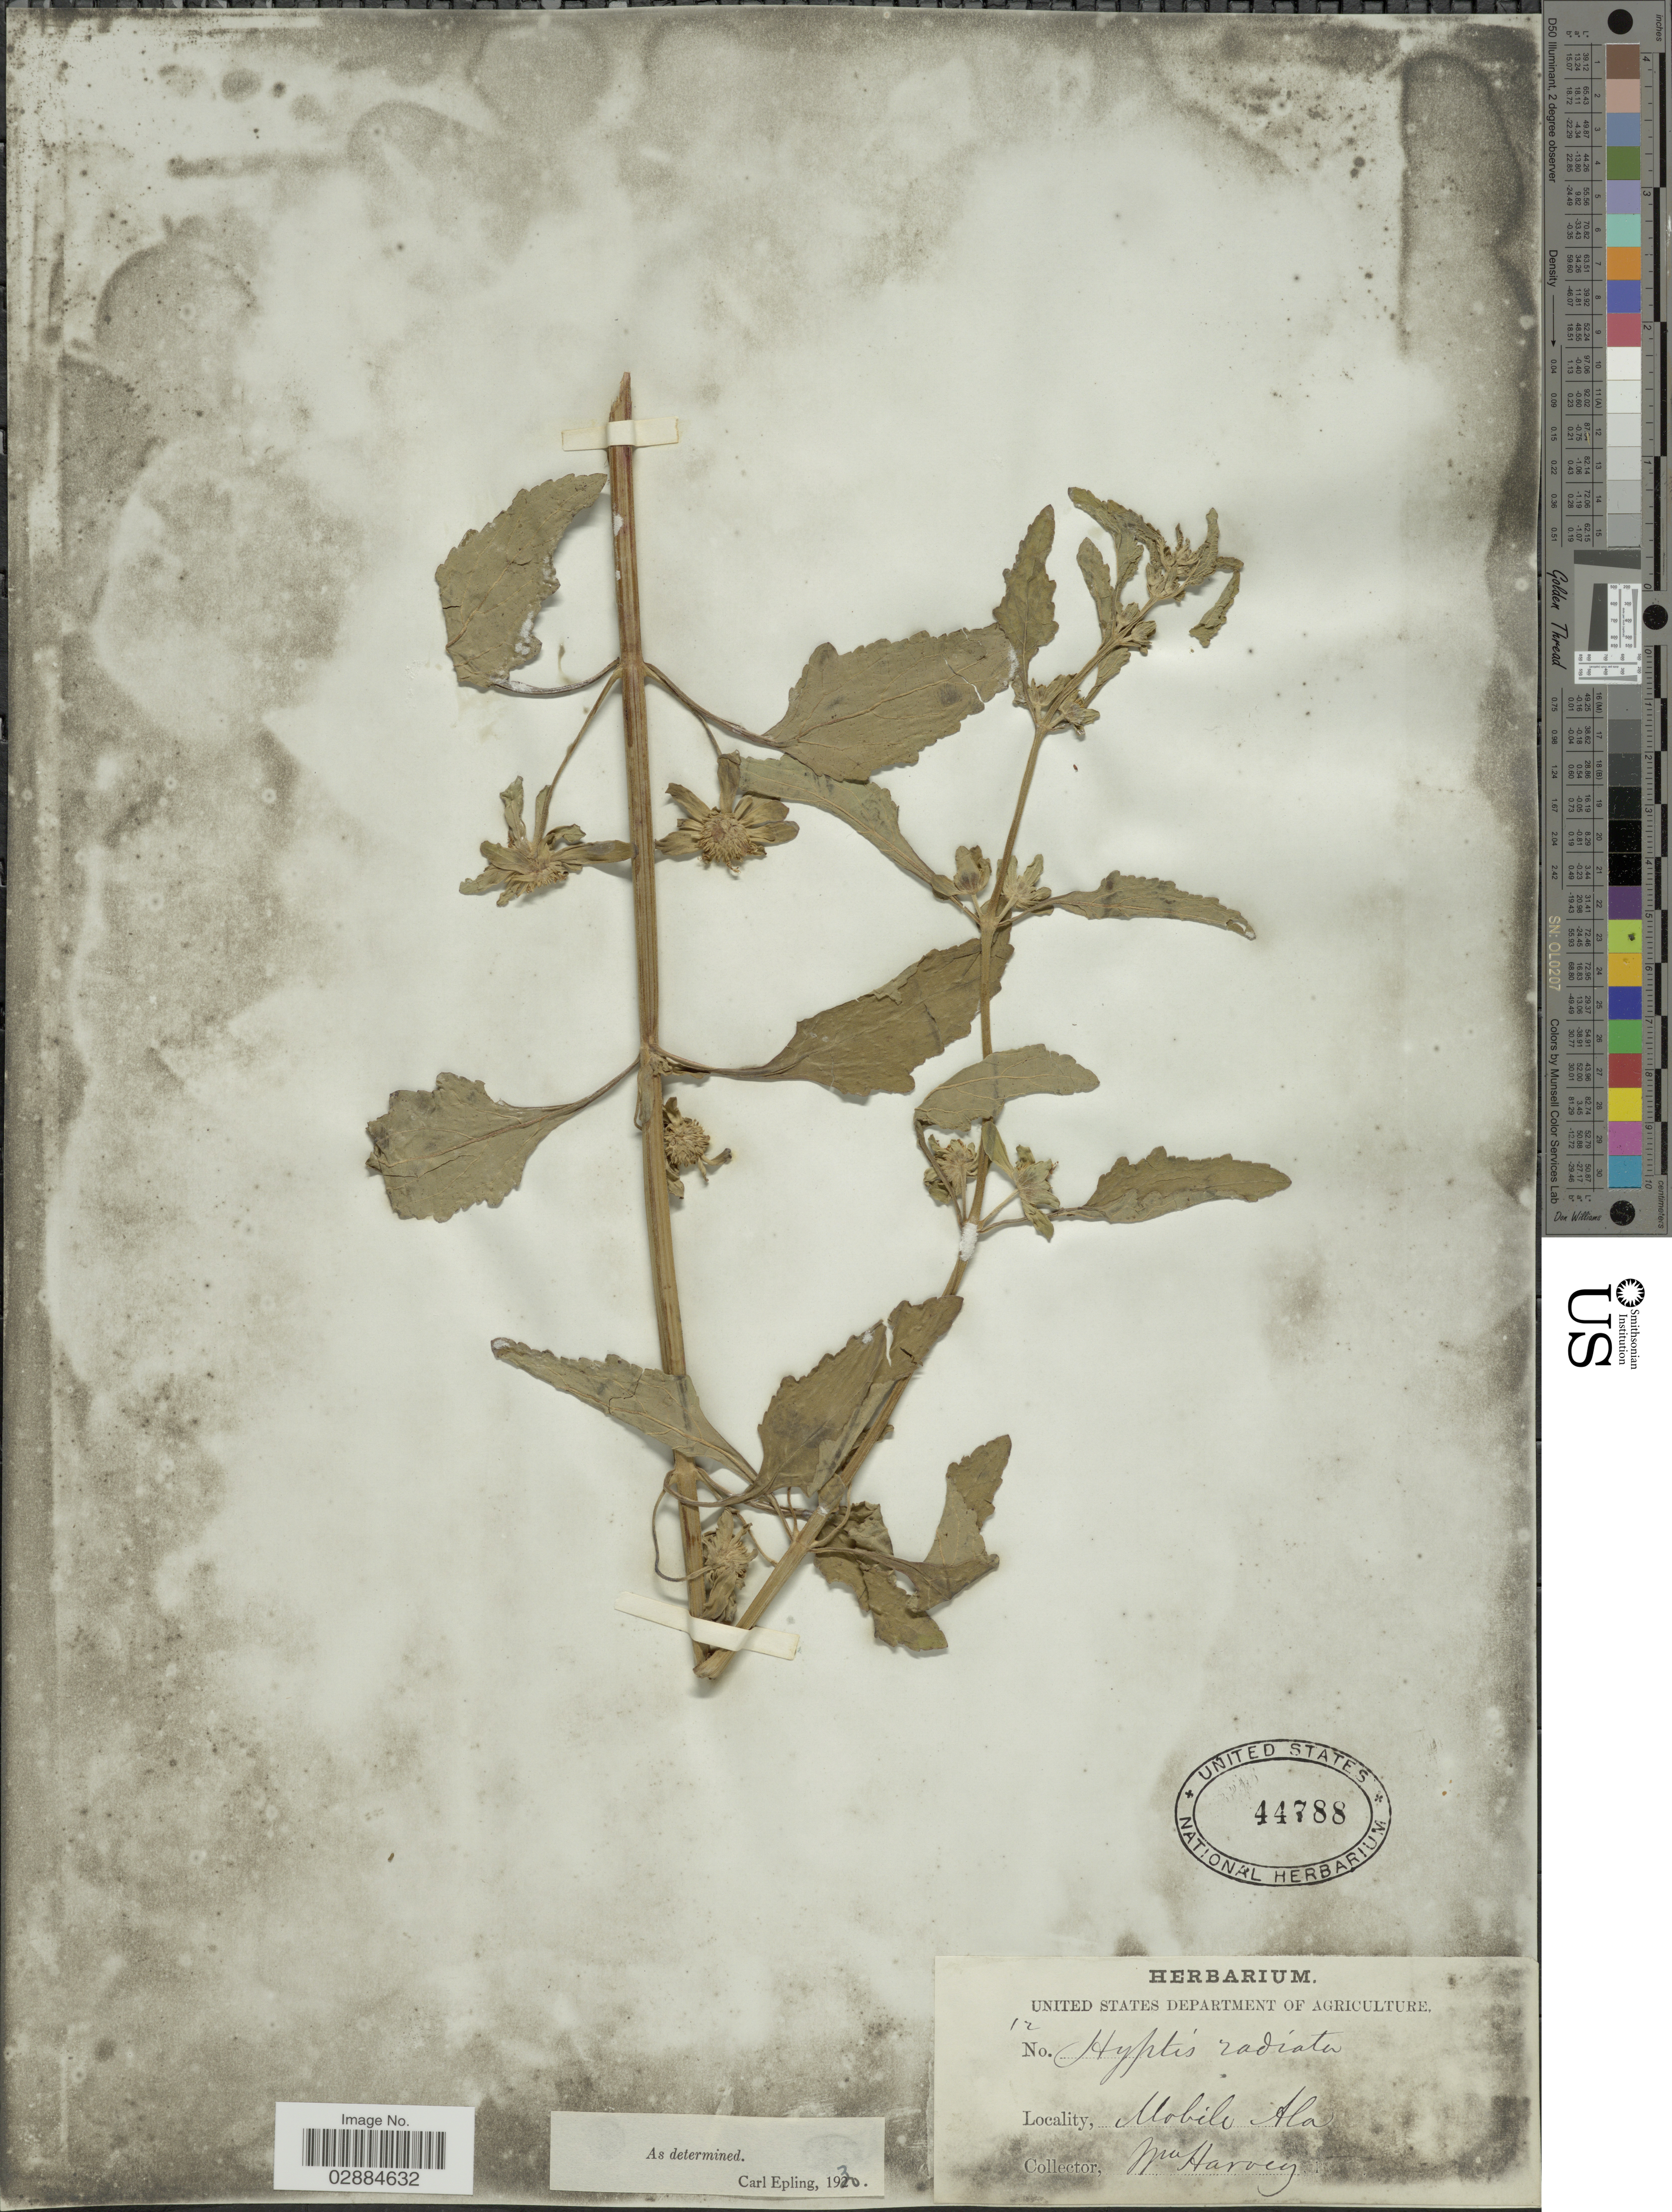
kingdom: Plantae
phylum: Tracheophyta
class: Magnoliopsida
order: Lamiales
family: Lamiaceae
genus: Hyptis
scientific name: Hyptis radiata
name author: Kunth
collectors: Harvey, Mrs. D. R.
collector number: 12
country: United States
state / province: Alabama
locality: Mobile Ala.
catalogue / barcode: US 44788